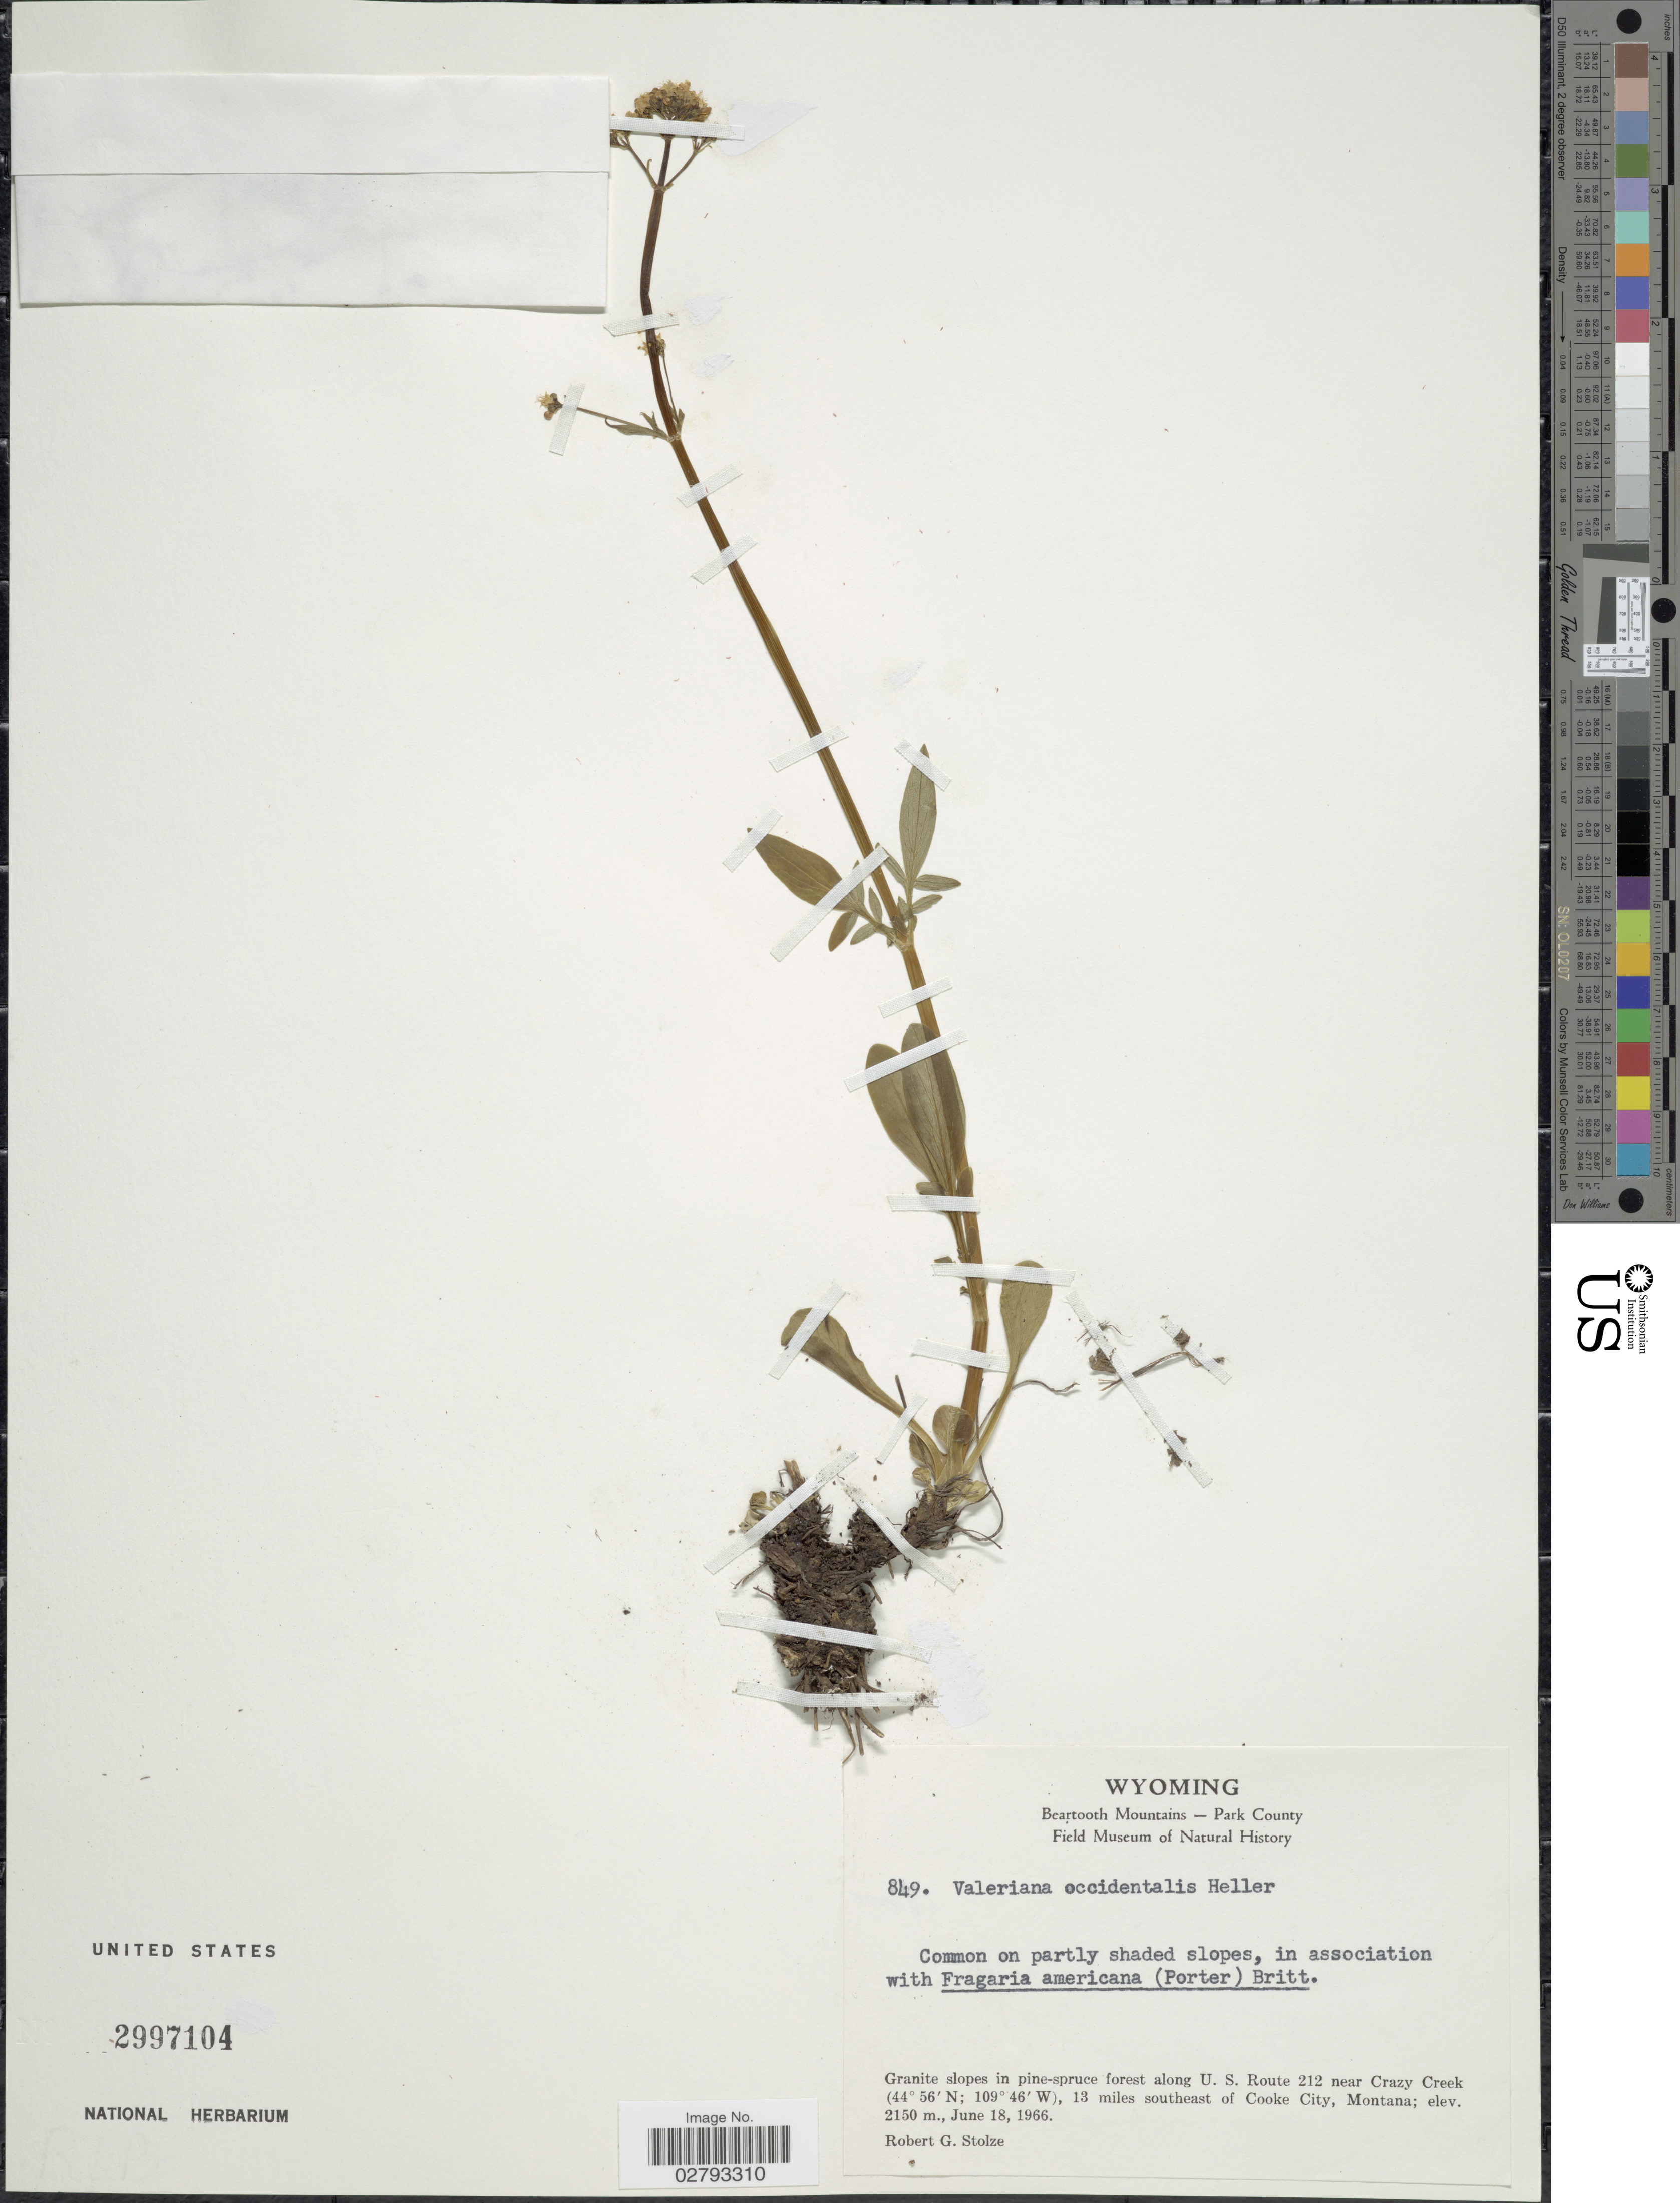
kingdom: Plantae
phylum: Tracheophyta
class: Magnoliopsida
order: Dipsacales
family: Caprifoliaceae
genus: Valeriana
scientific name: Valeriana occidentalis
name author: A. Heller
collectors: R. G. Stolze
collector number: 849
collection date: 1966-06-18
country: United States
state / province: Wyoming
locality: Beartooth Mountains - Park County, Granite slopes in pine-spruce along U.S. Route 212 near Crazy Creek, 13 miles southeast of Cooke City.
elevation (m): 2150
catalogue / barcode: US 2997104